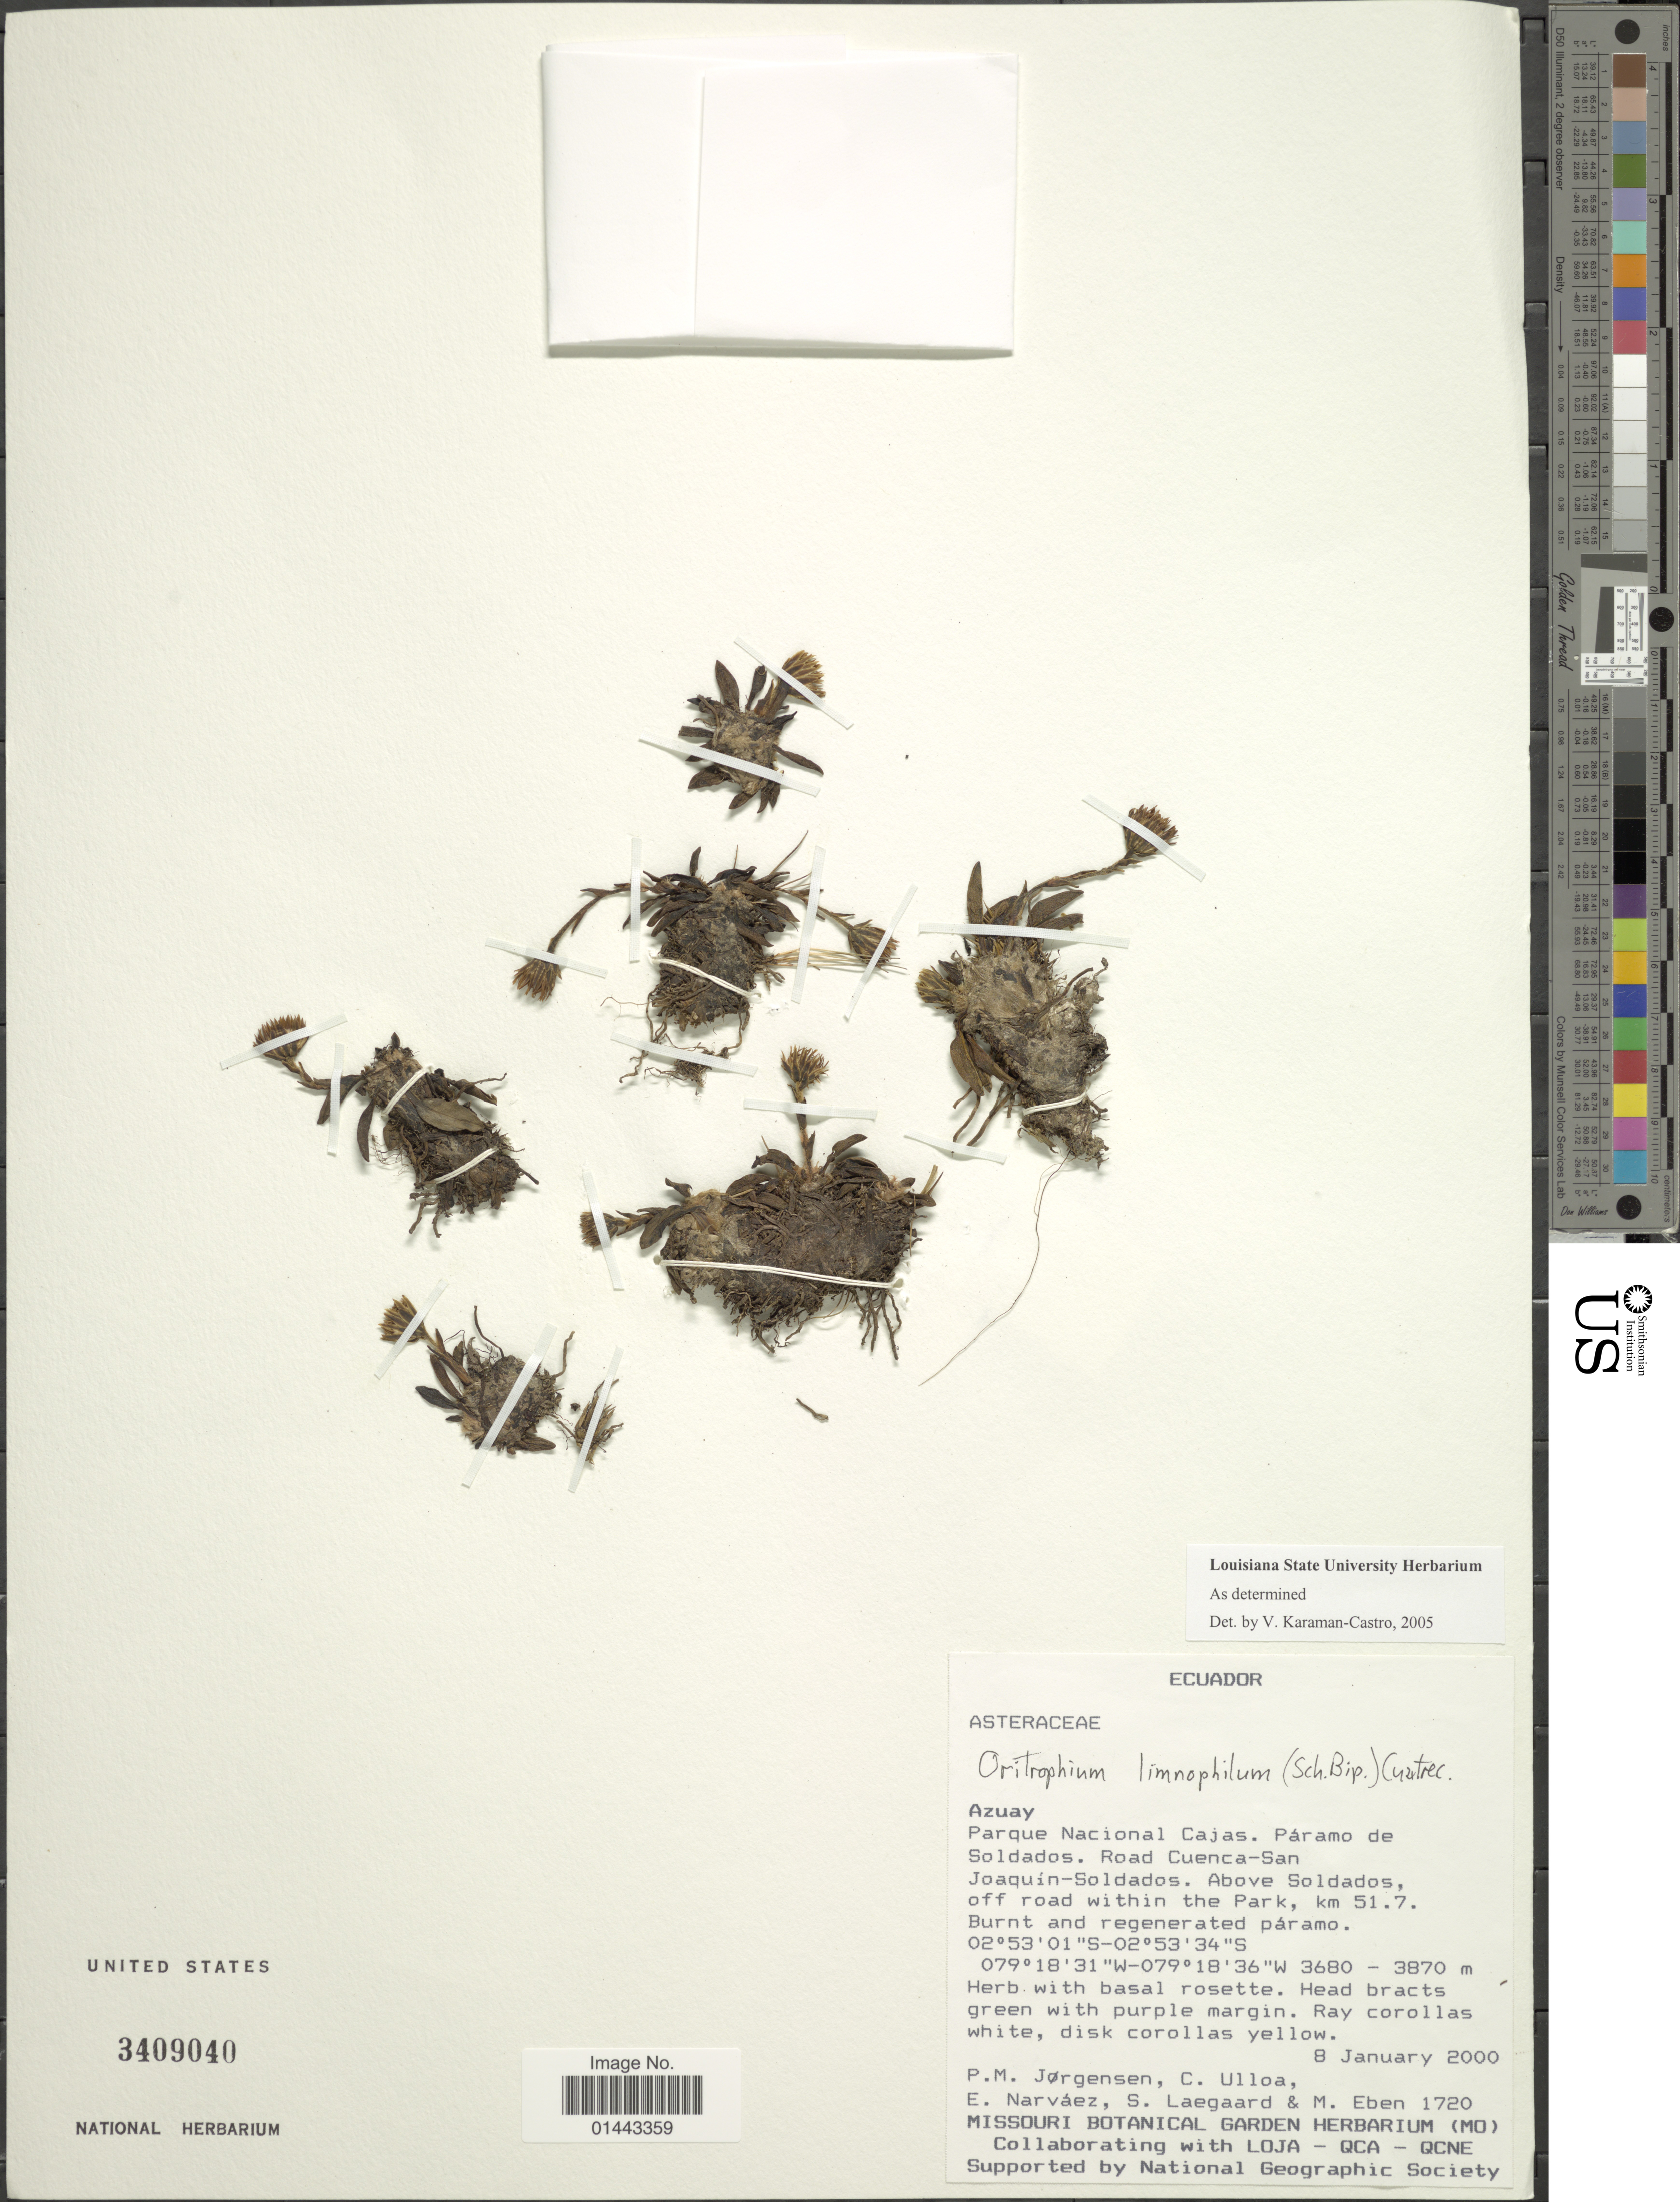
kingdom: Plantae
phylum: Tracheophyta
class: Magnoliopsida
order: Asterales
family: Asteraceae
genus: Oritrophium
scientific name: Oritrophium limnophilum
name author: (Sch. Bip.) Cuatrec.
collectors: P. Jørgensen, C. Ulloa, E. Narváez, S. Lægaard & E. Manini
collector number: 1720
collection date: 2000-01-08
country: Ecuador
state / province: Azuay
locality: Parque Nacional Cajas, Paramo de Soldados, road Cuenca-San Joaquin-Soldados, above Soldados, off road within Park, km 51.7.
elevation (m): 3680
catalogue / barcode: US 3409040